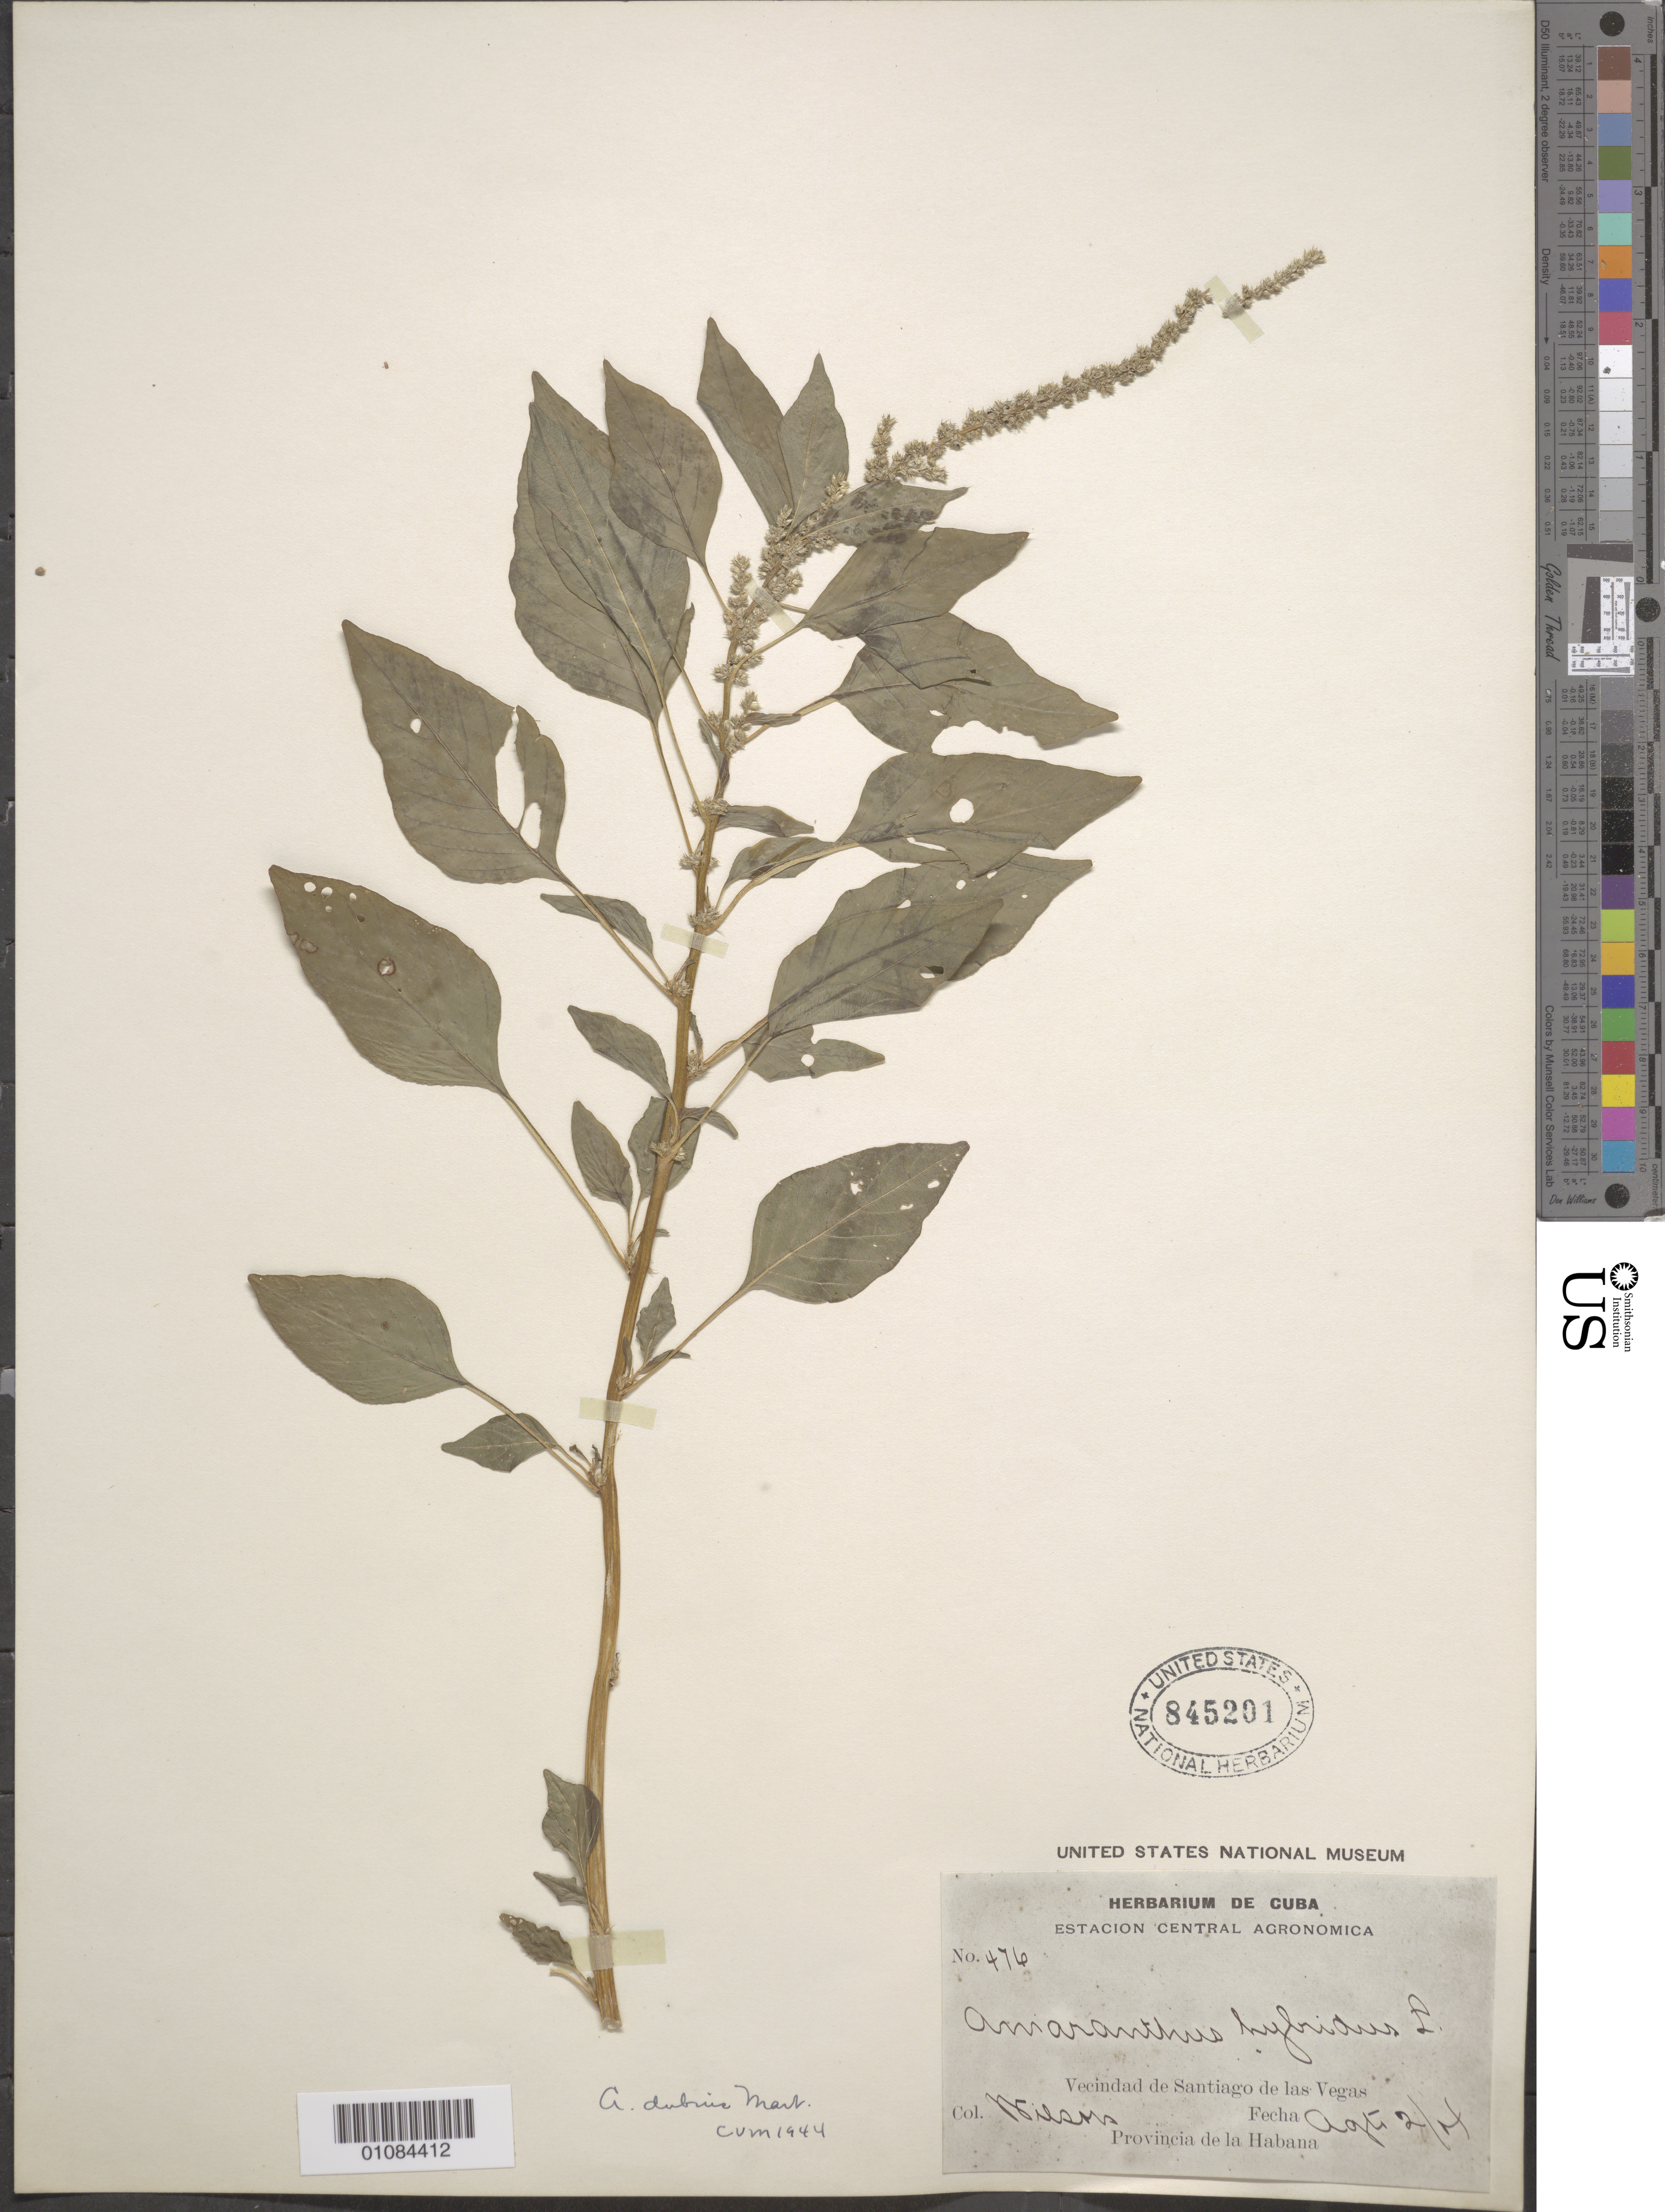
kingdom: Plantae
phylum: Tracheophyta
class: Magnoliopsida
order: Caryophyllales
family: Amaranthaceae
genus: Amaranthus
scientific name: Amaranthus dubius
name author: Mart. ex Thell.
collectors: -- Wilson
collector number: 476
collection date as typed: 02 Aug 1904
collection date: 1904-08-02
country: Cuba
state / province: La Habana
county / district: Municipio Boyeros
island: Cuba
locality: Santiago de las Vegas (vecindad de)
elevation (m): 97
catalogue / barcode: US 845201